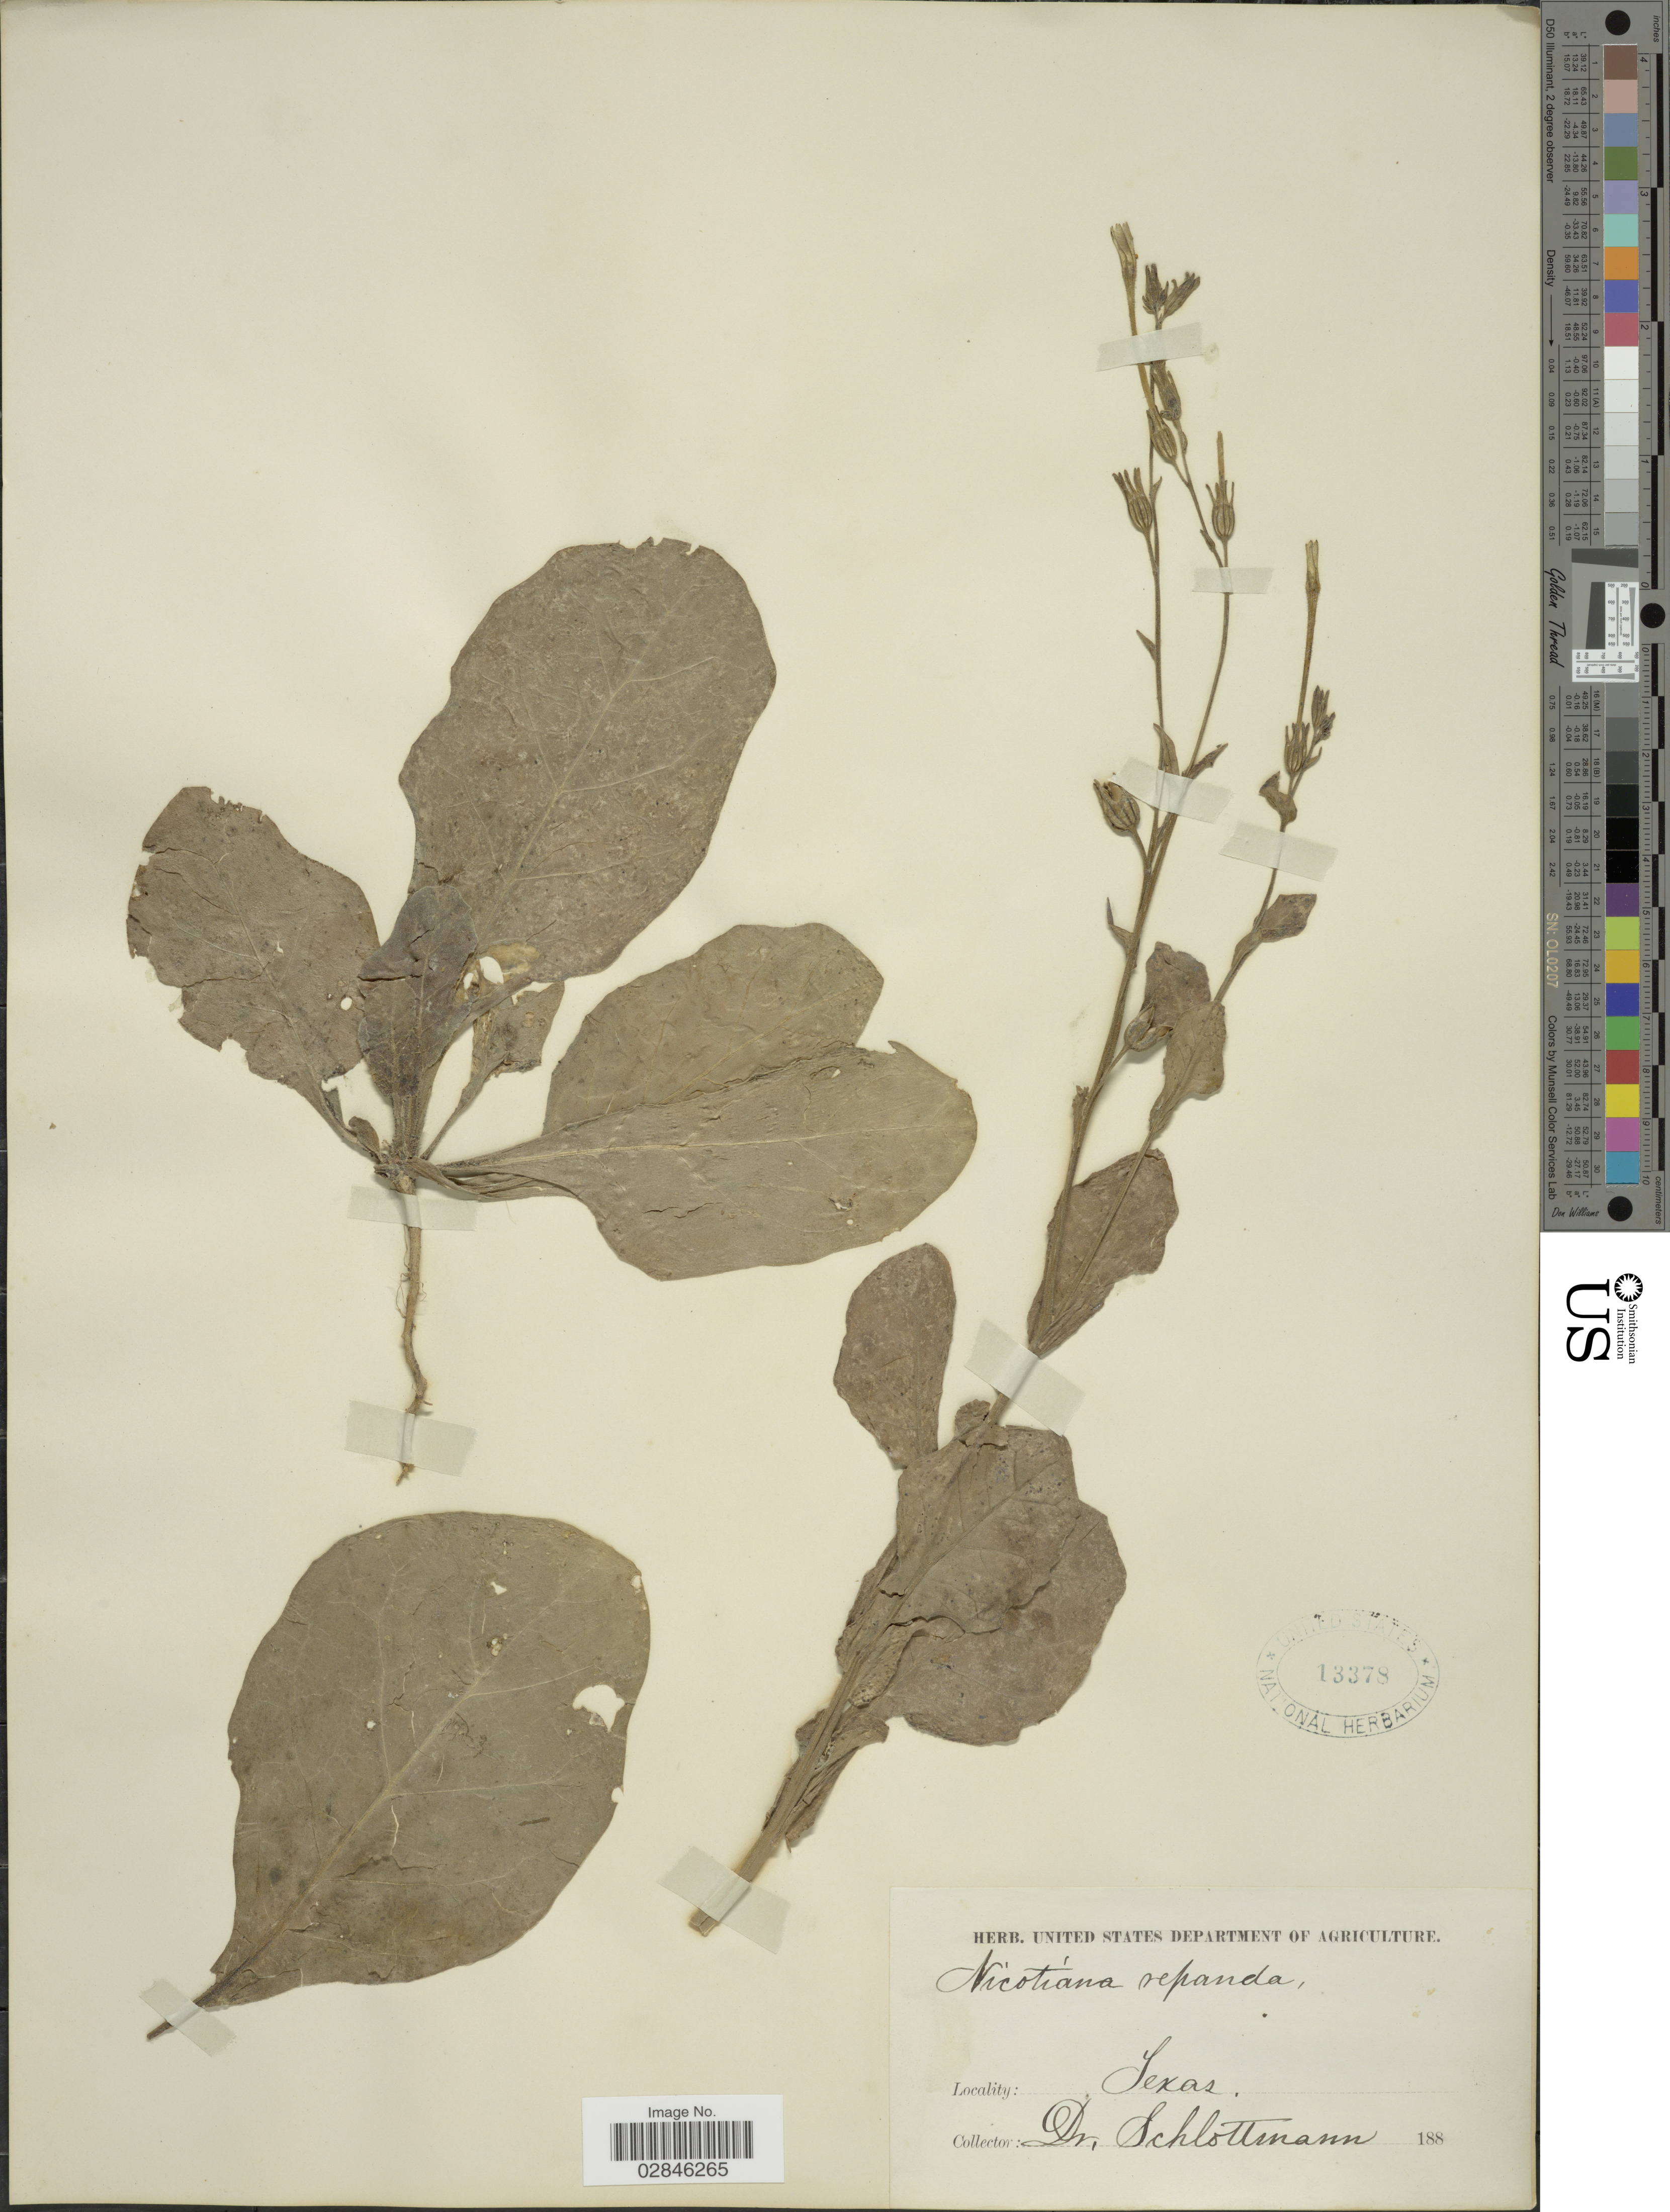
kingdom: Plantae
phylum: Tracheophyta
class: Magnoliopsida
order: Solanales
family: Solanaceae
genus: Nicotiana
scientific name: Nicotiana repanda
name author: Willd. ex Lehm.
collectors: -. Schlottmann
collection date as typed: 188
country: United States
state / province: Texas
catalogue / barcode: US 13378